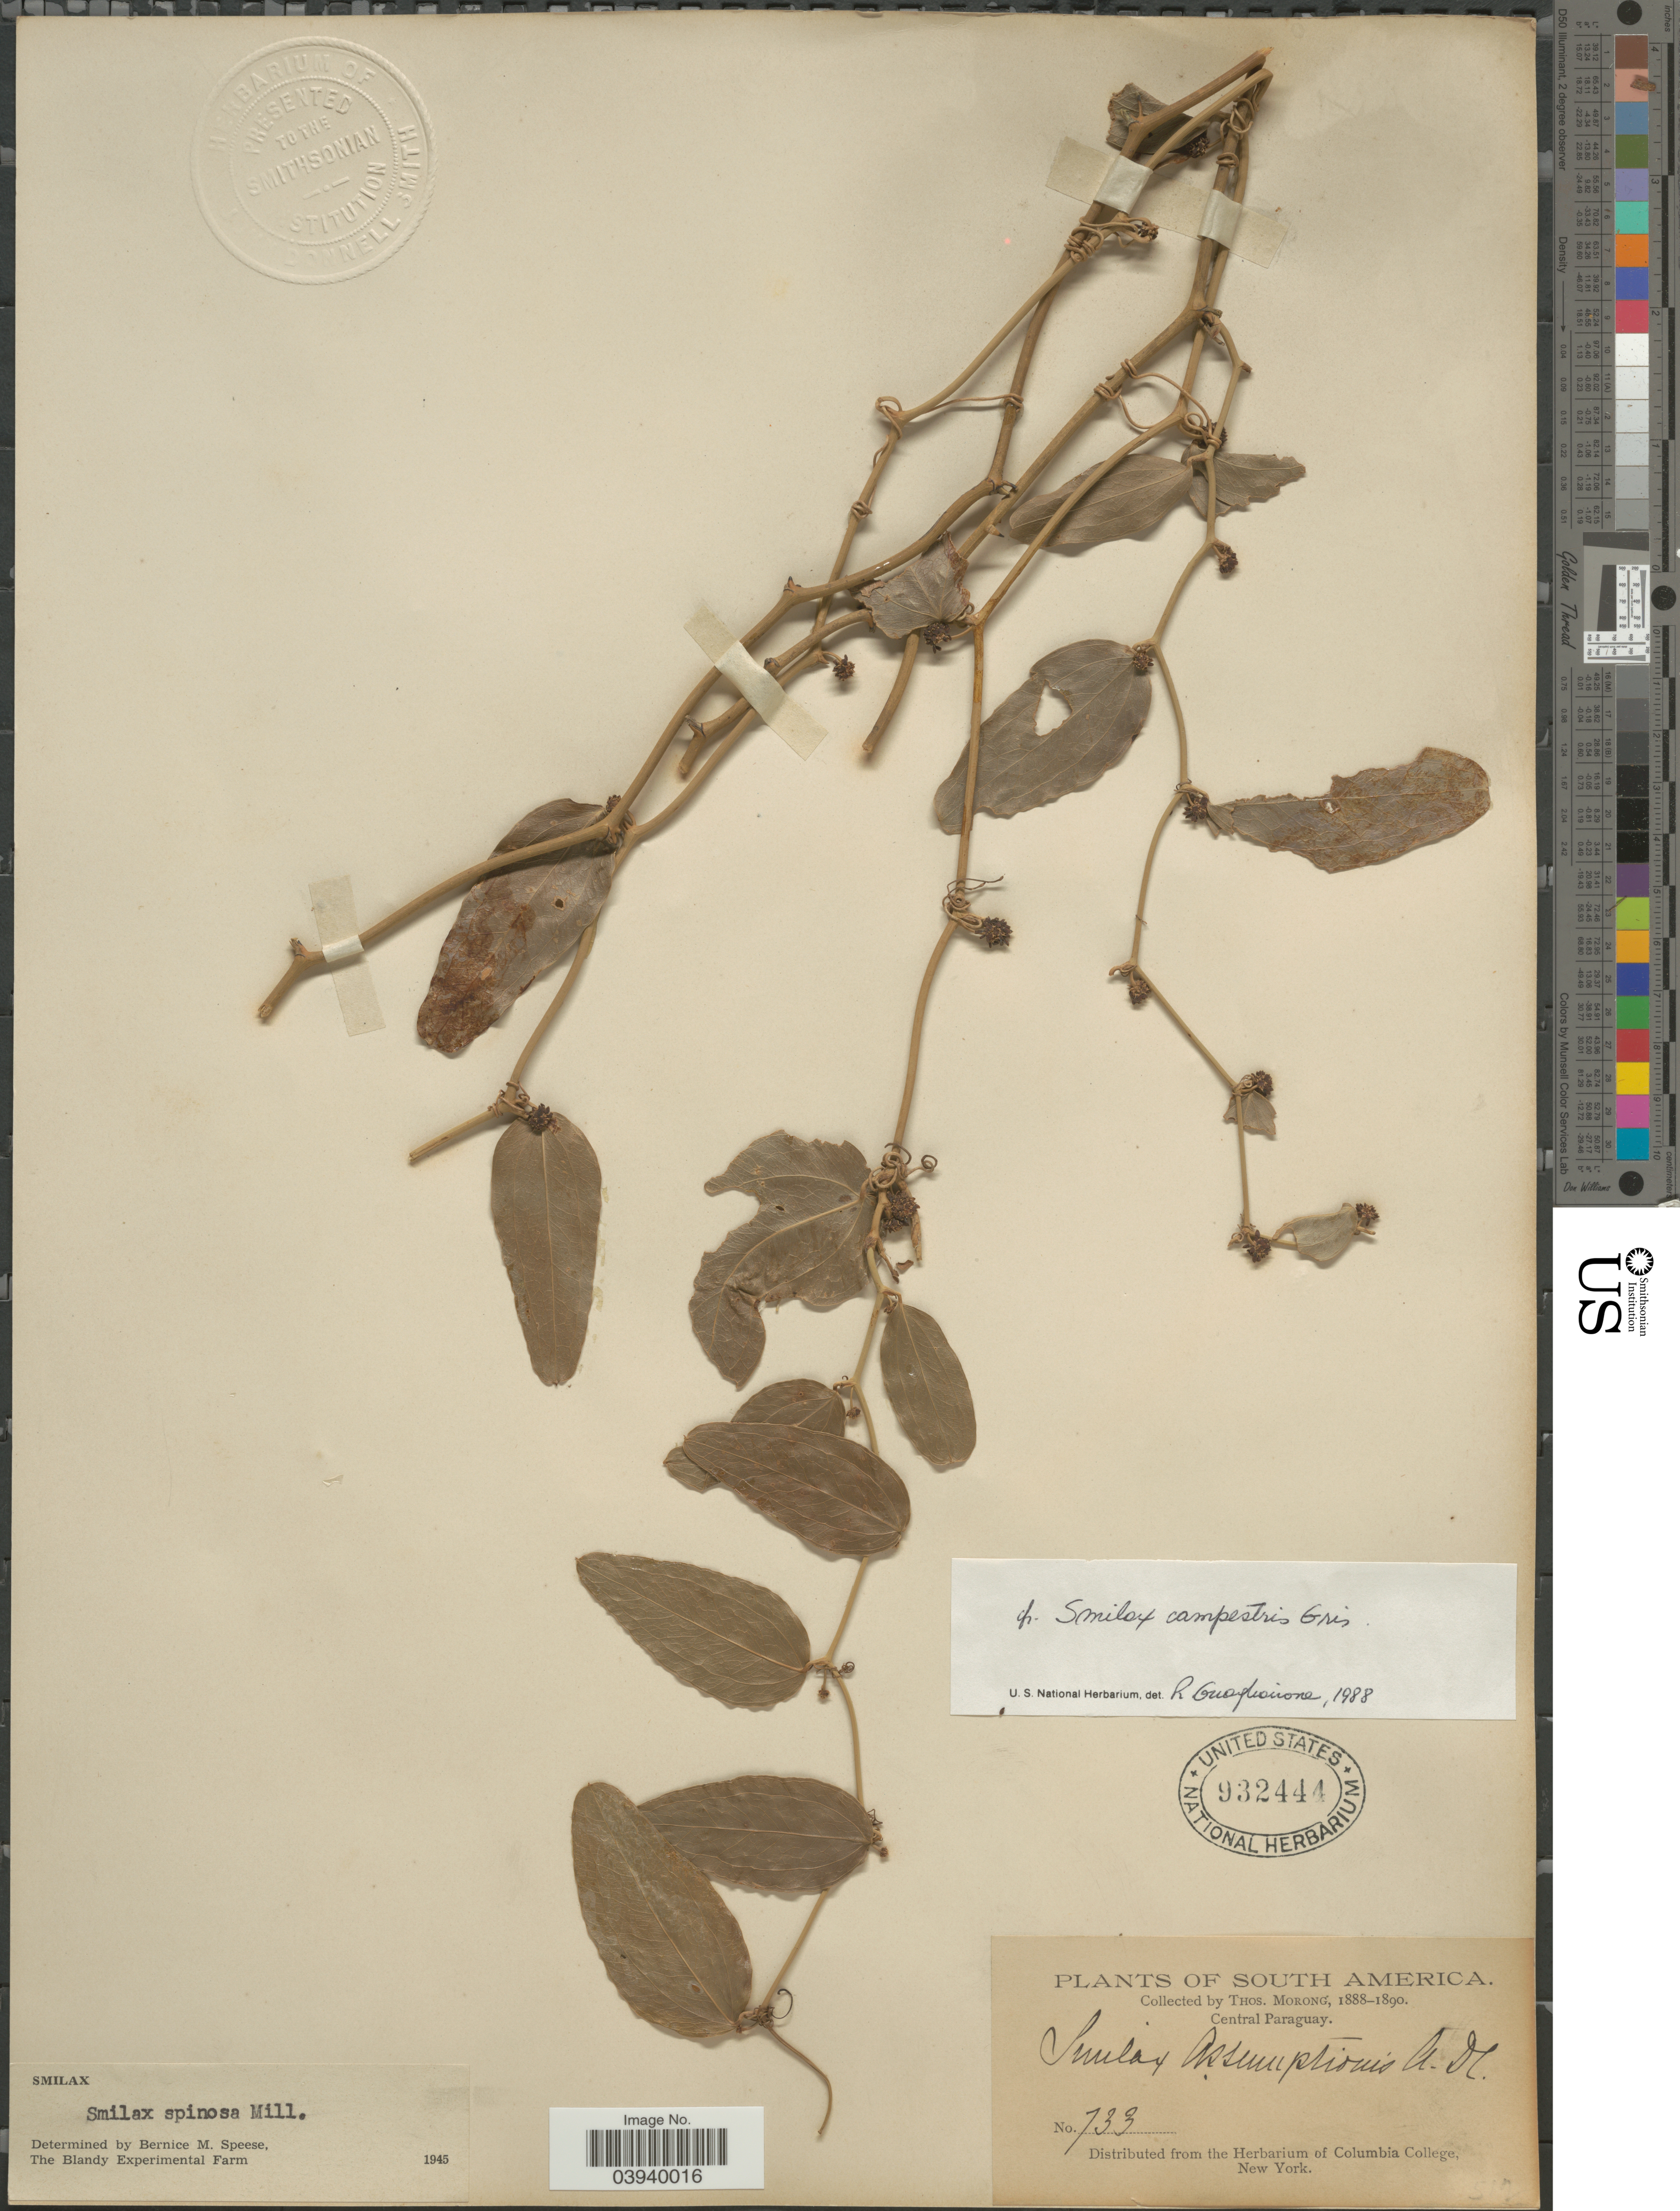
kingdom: Plantae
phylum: Tracheophyta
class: Liliopsida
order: Liliales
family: Smilacaceae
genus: Smilax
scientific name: Smilax campestris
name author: Griseb.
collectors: ex herb. T. Morong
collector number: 733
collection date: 1888/1890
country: Paraguay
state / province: Central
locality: Central Paraguay.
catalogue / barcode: US 932444